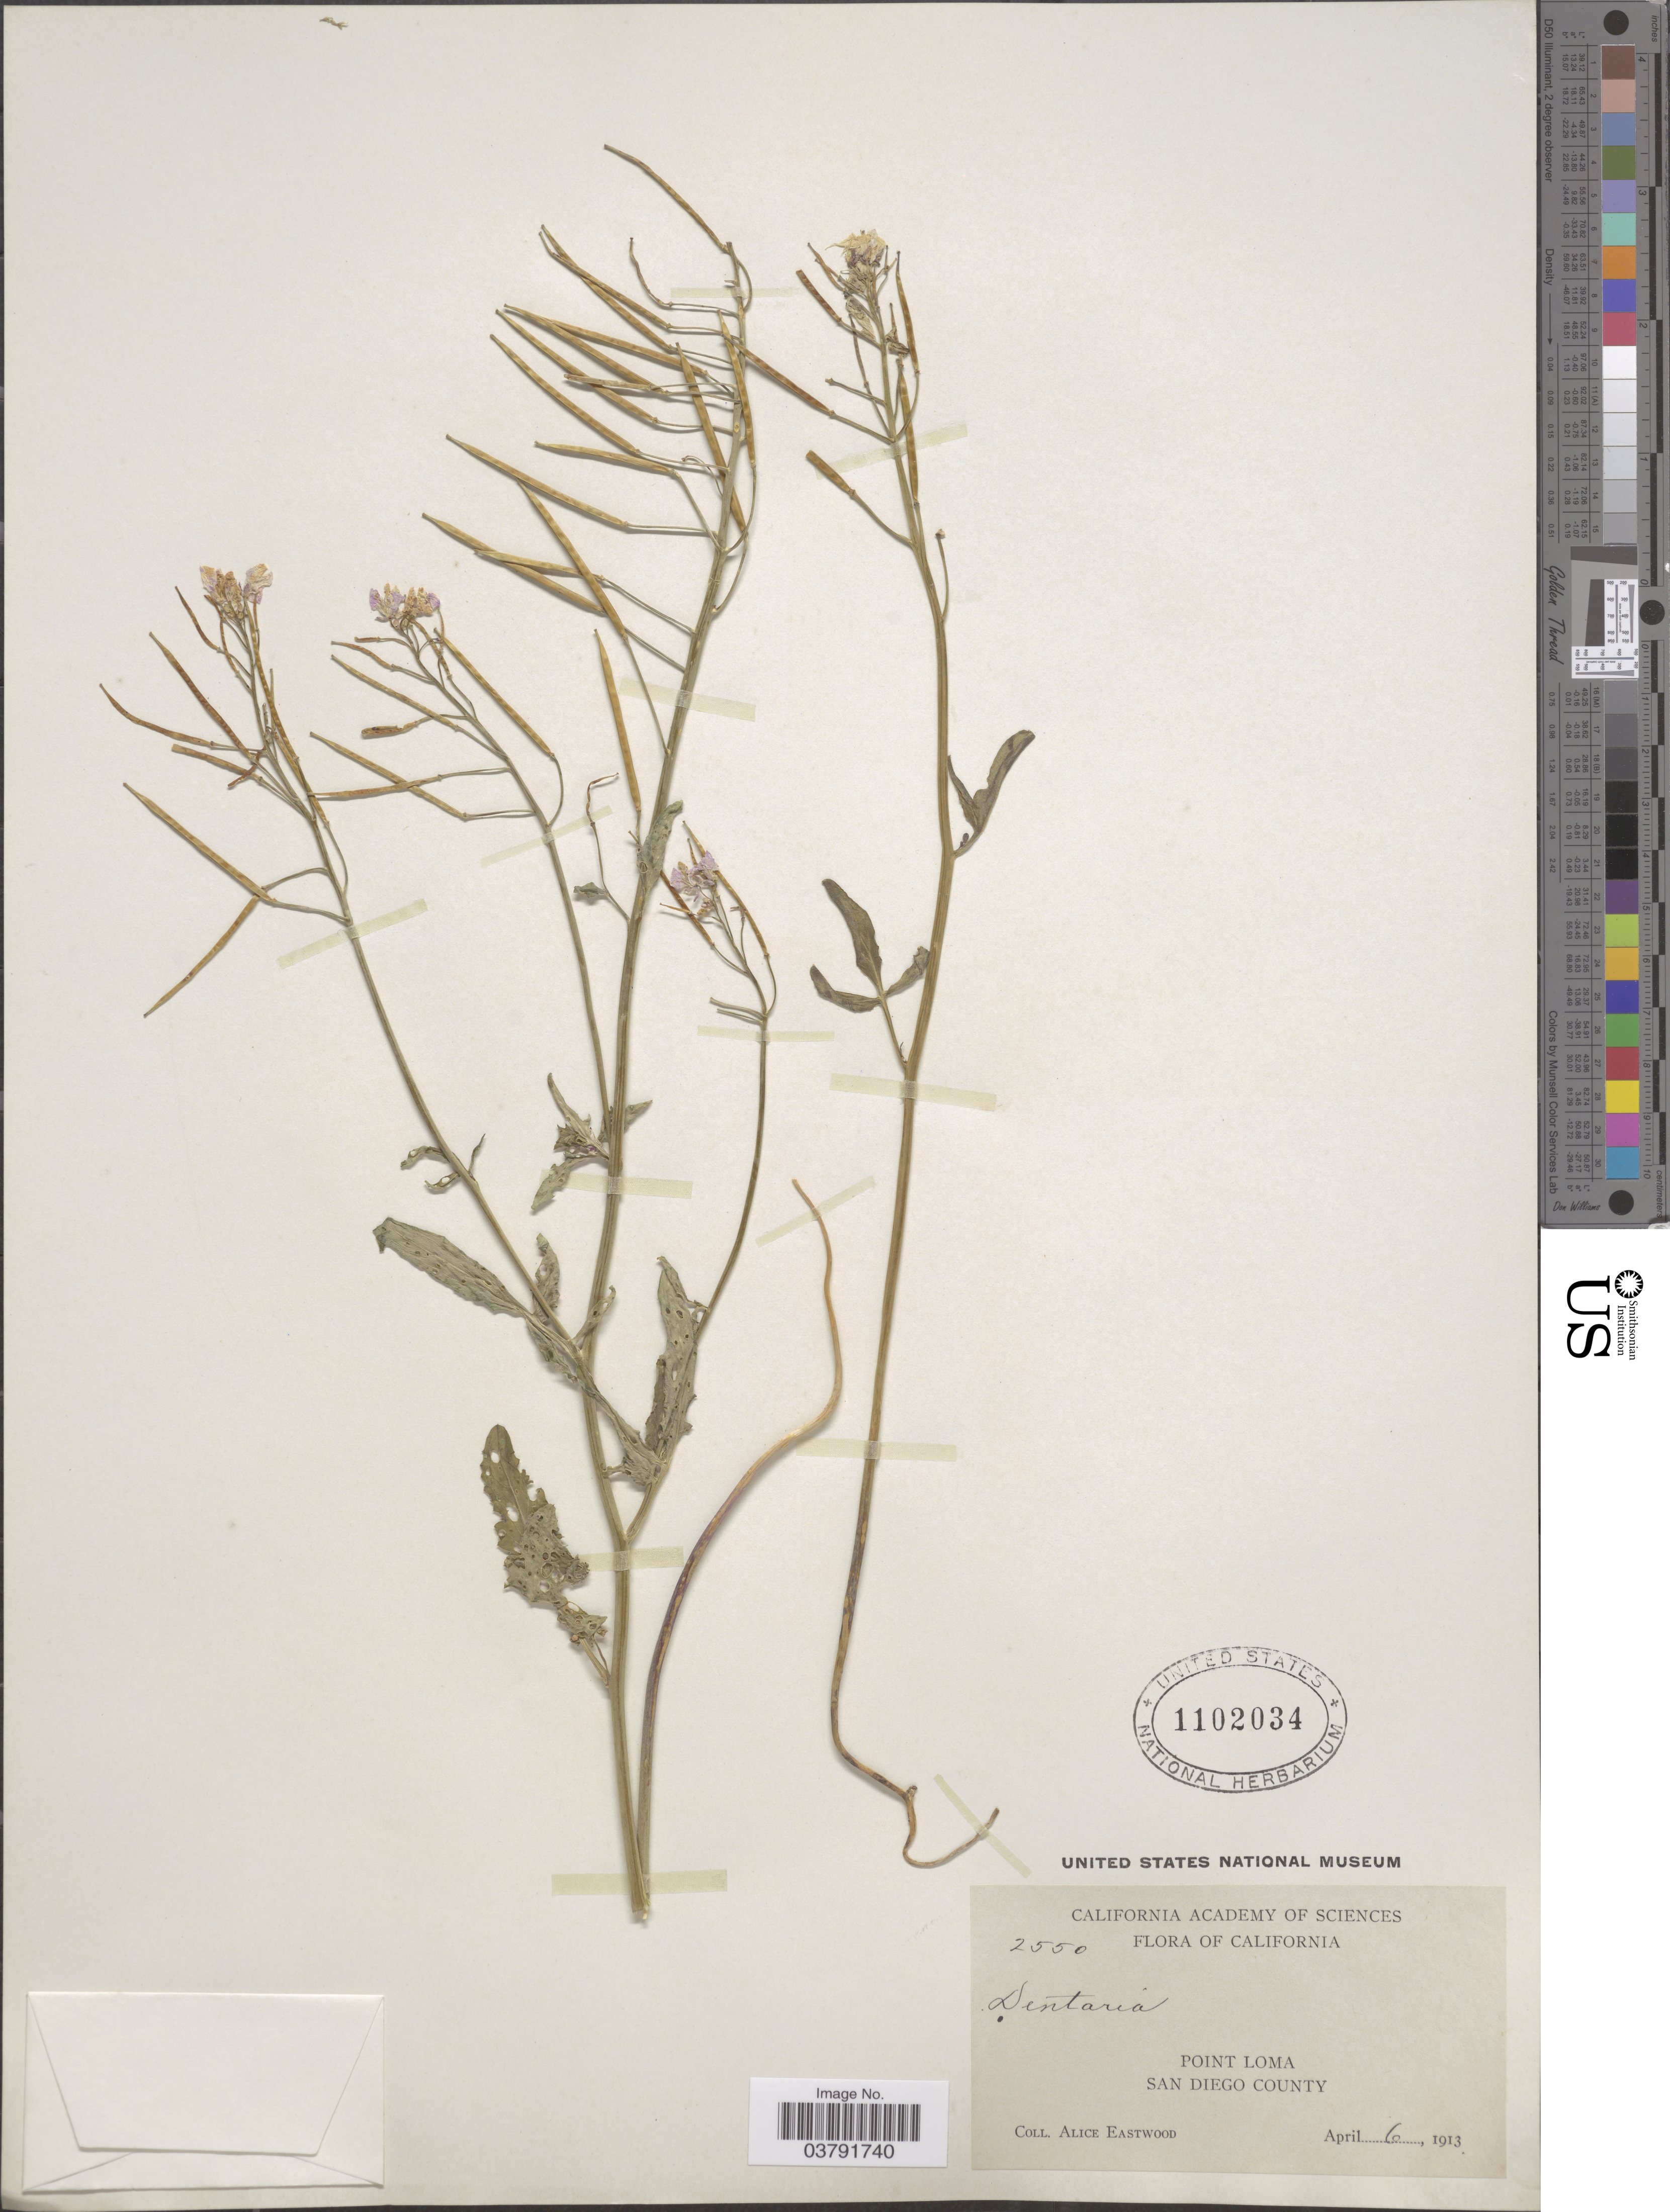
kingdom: Plantae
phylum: Tracheophyta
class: Magnoliopsida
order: Brassicales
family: Brassicaceae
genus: Dentaria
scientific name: Dentaria sp.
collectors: A. Eastwood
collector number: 2550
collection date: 1913-04-06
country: United States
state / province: California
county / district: San Diego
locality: Point Loma San Diego County.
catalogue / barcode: US 1102034